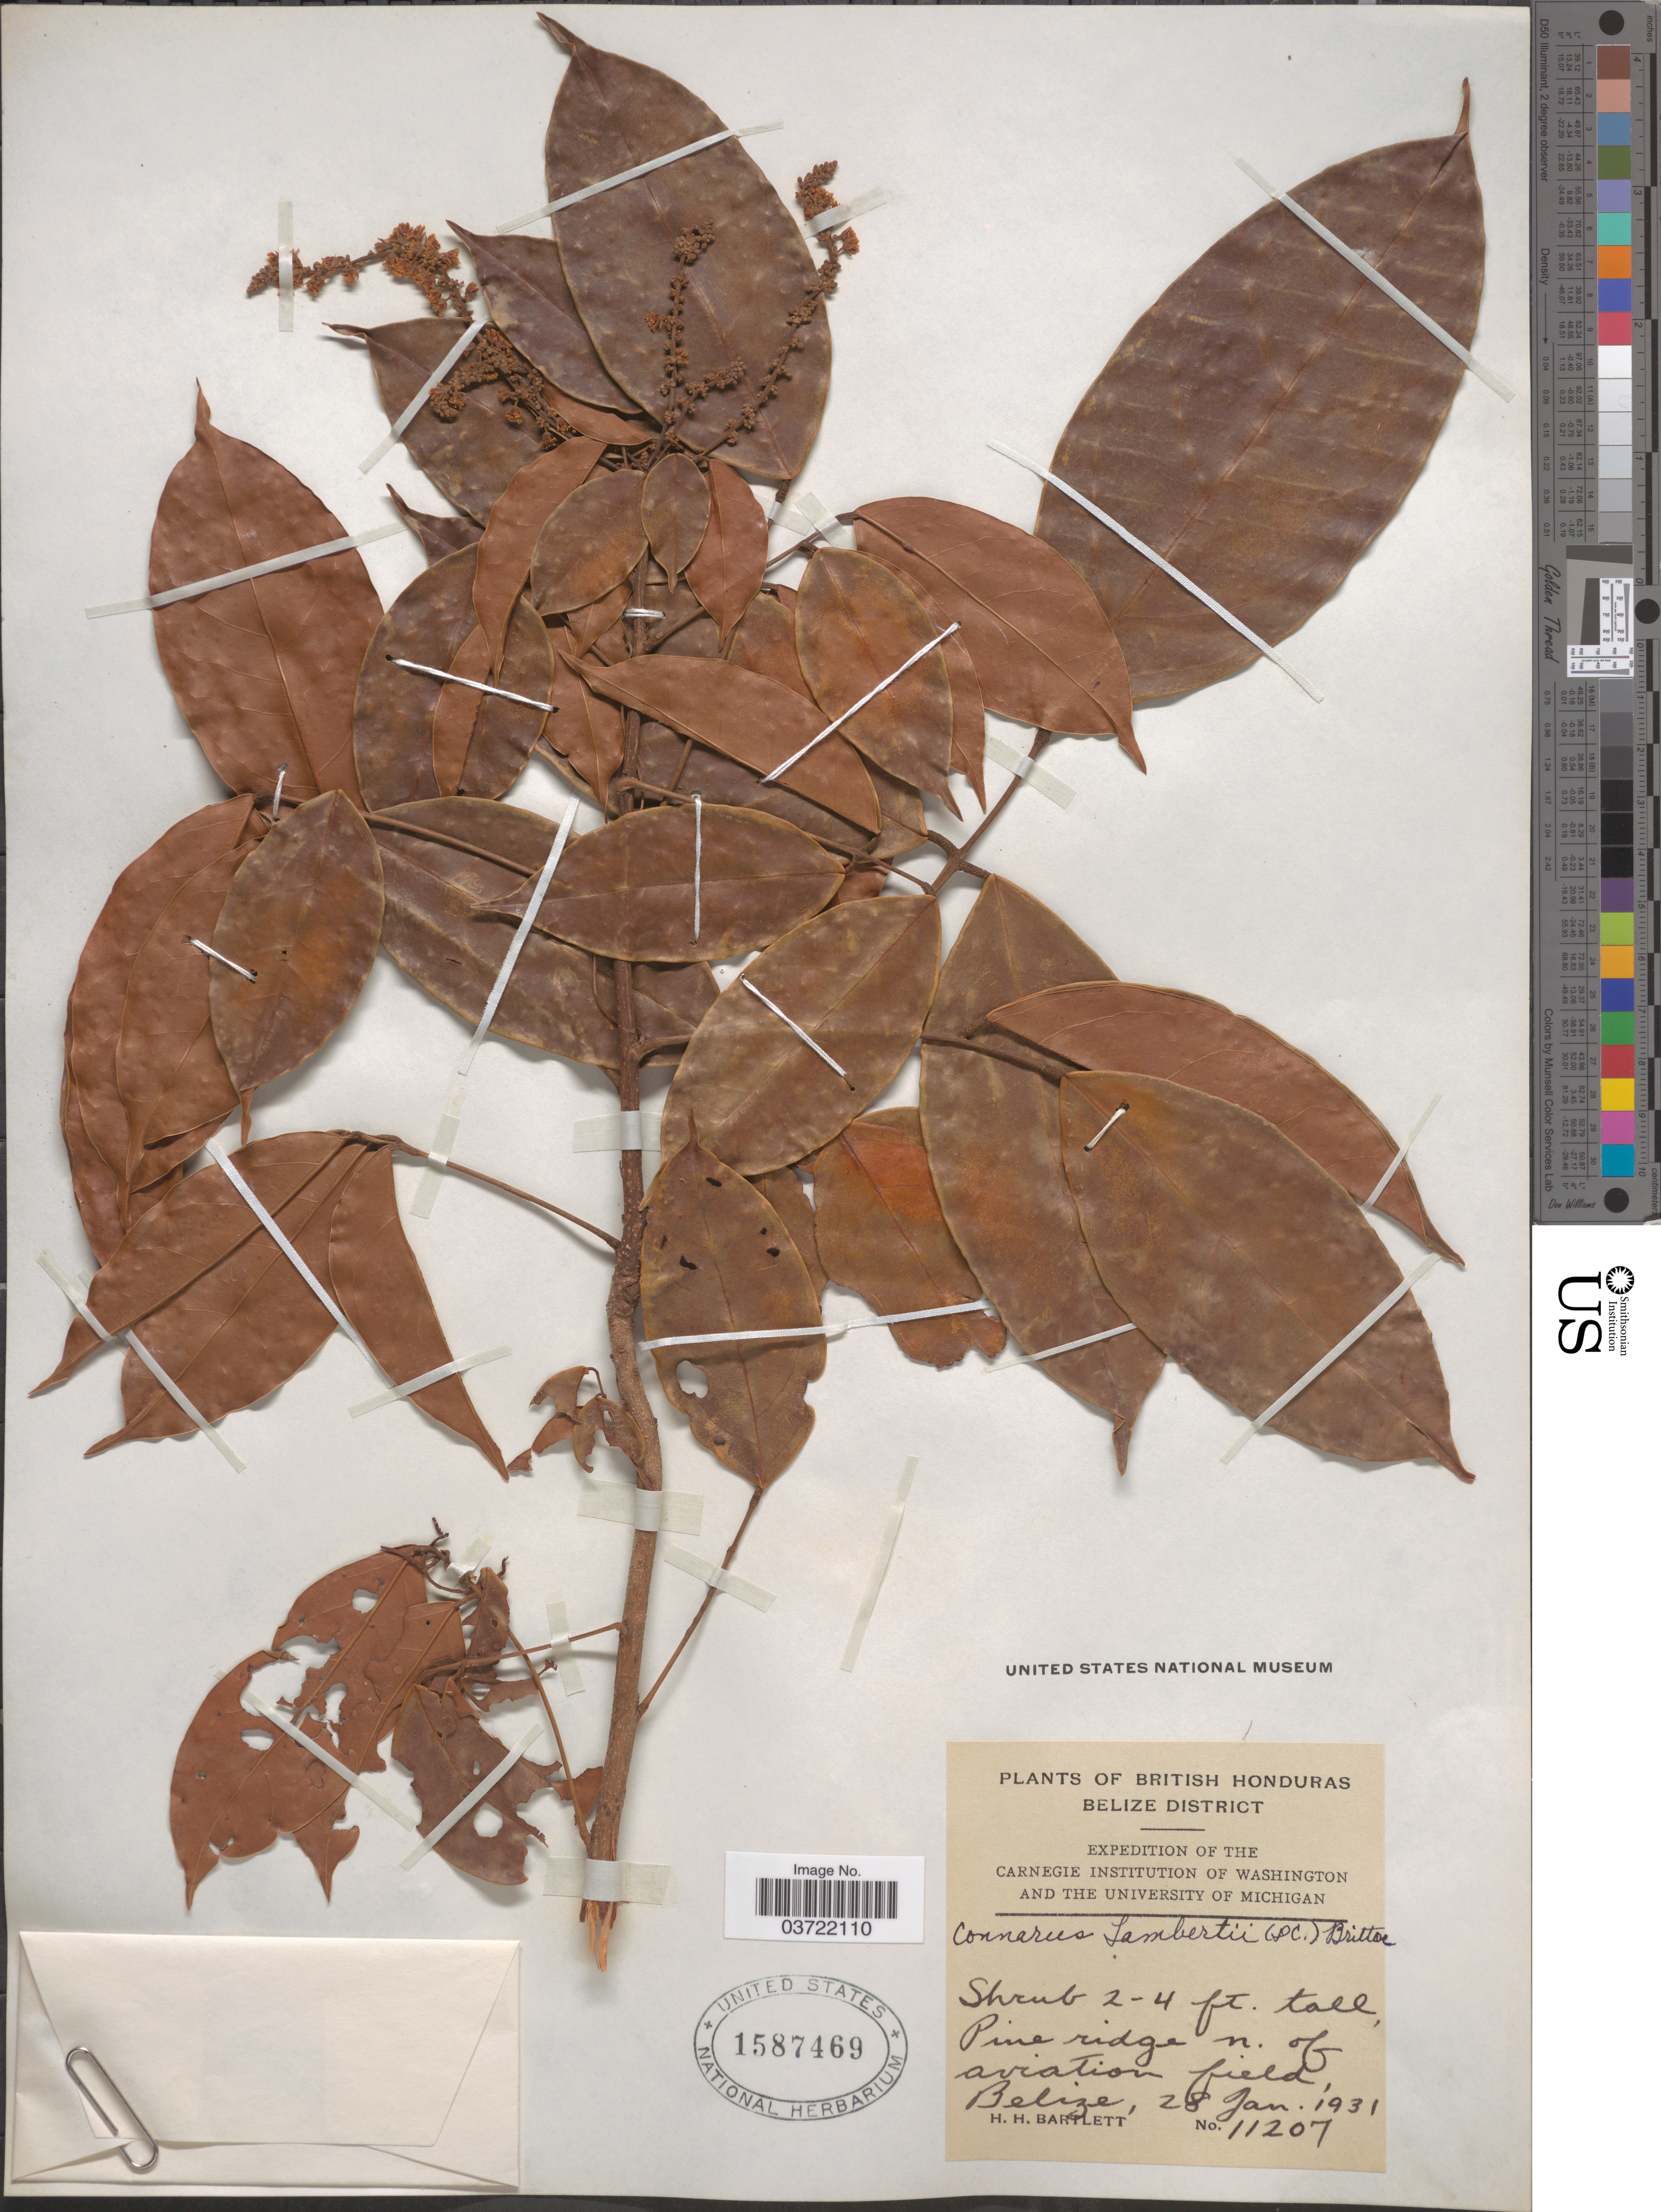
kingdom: Plantae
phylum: Tracheophyta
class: Magnoliopsida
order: Oxalidales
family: Connaraceae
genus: Connarus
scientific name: Connarus lambertii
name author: (DC.) Sagot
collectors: H. H. Bartlett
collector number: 11207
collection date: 1931-01-28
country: Belize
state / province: Belize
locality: British Honduras. Belize District. Pine ridge n. of aviation field.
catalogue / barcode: US 1587469